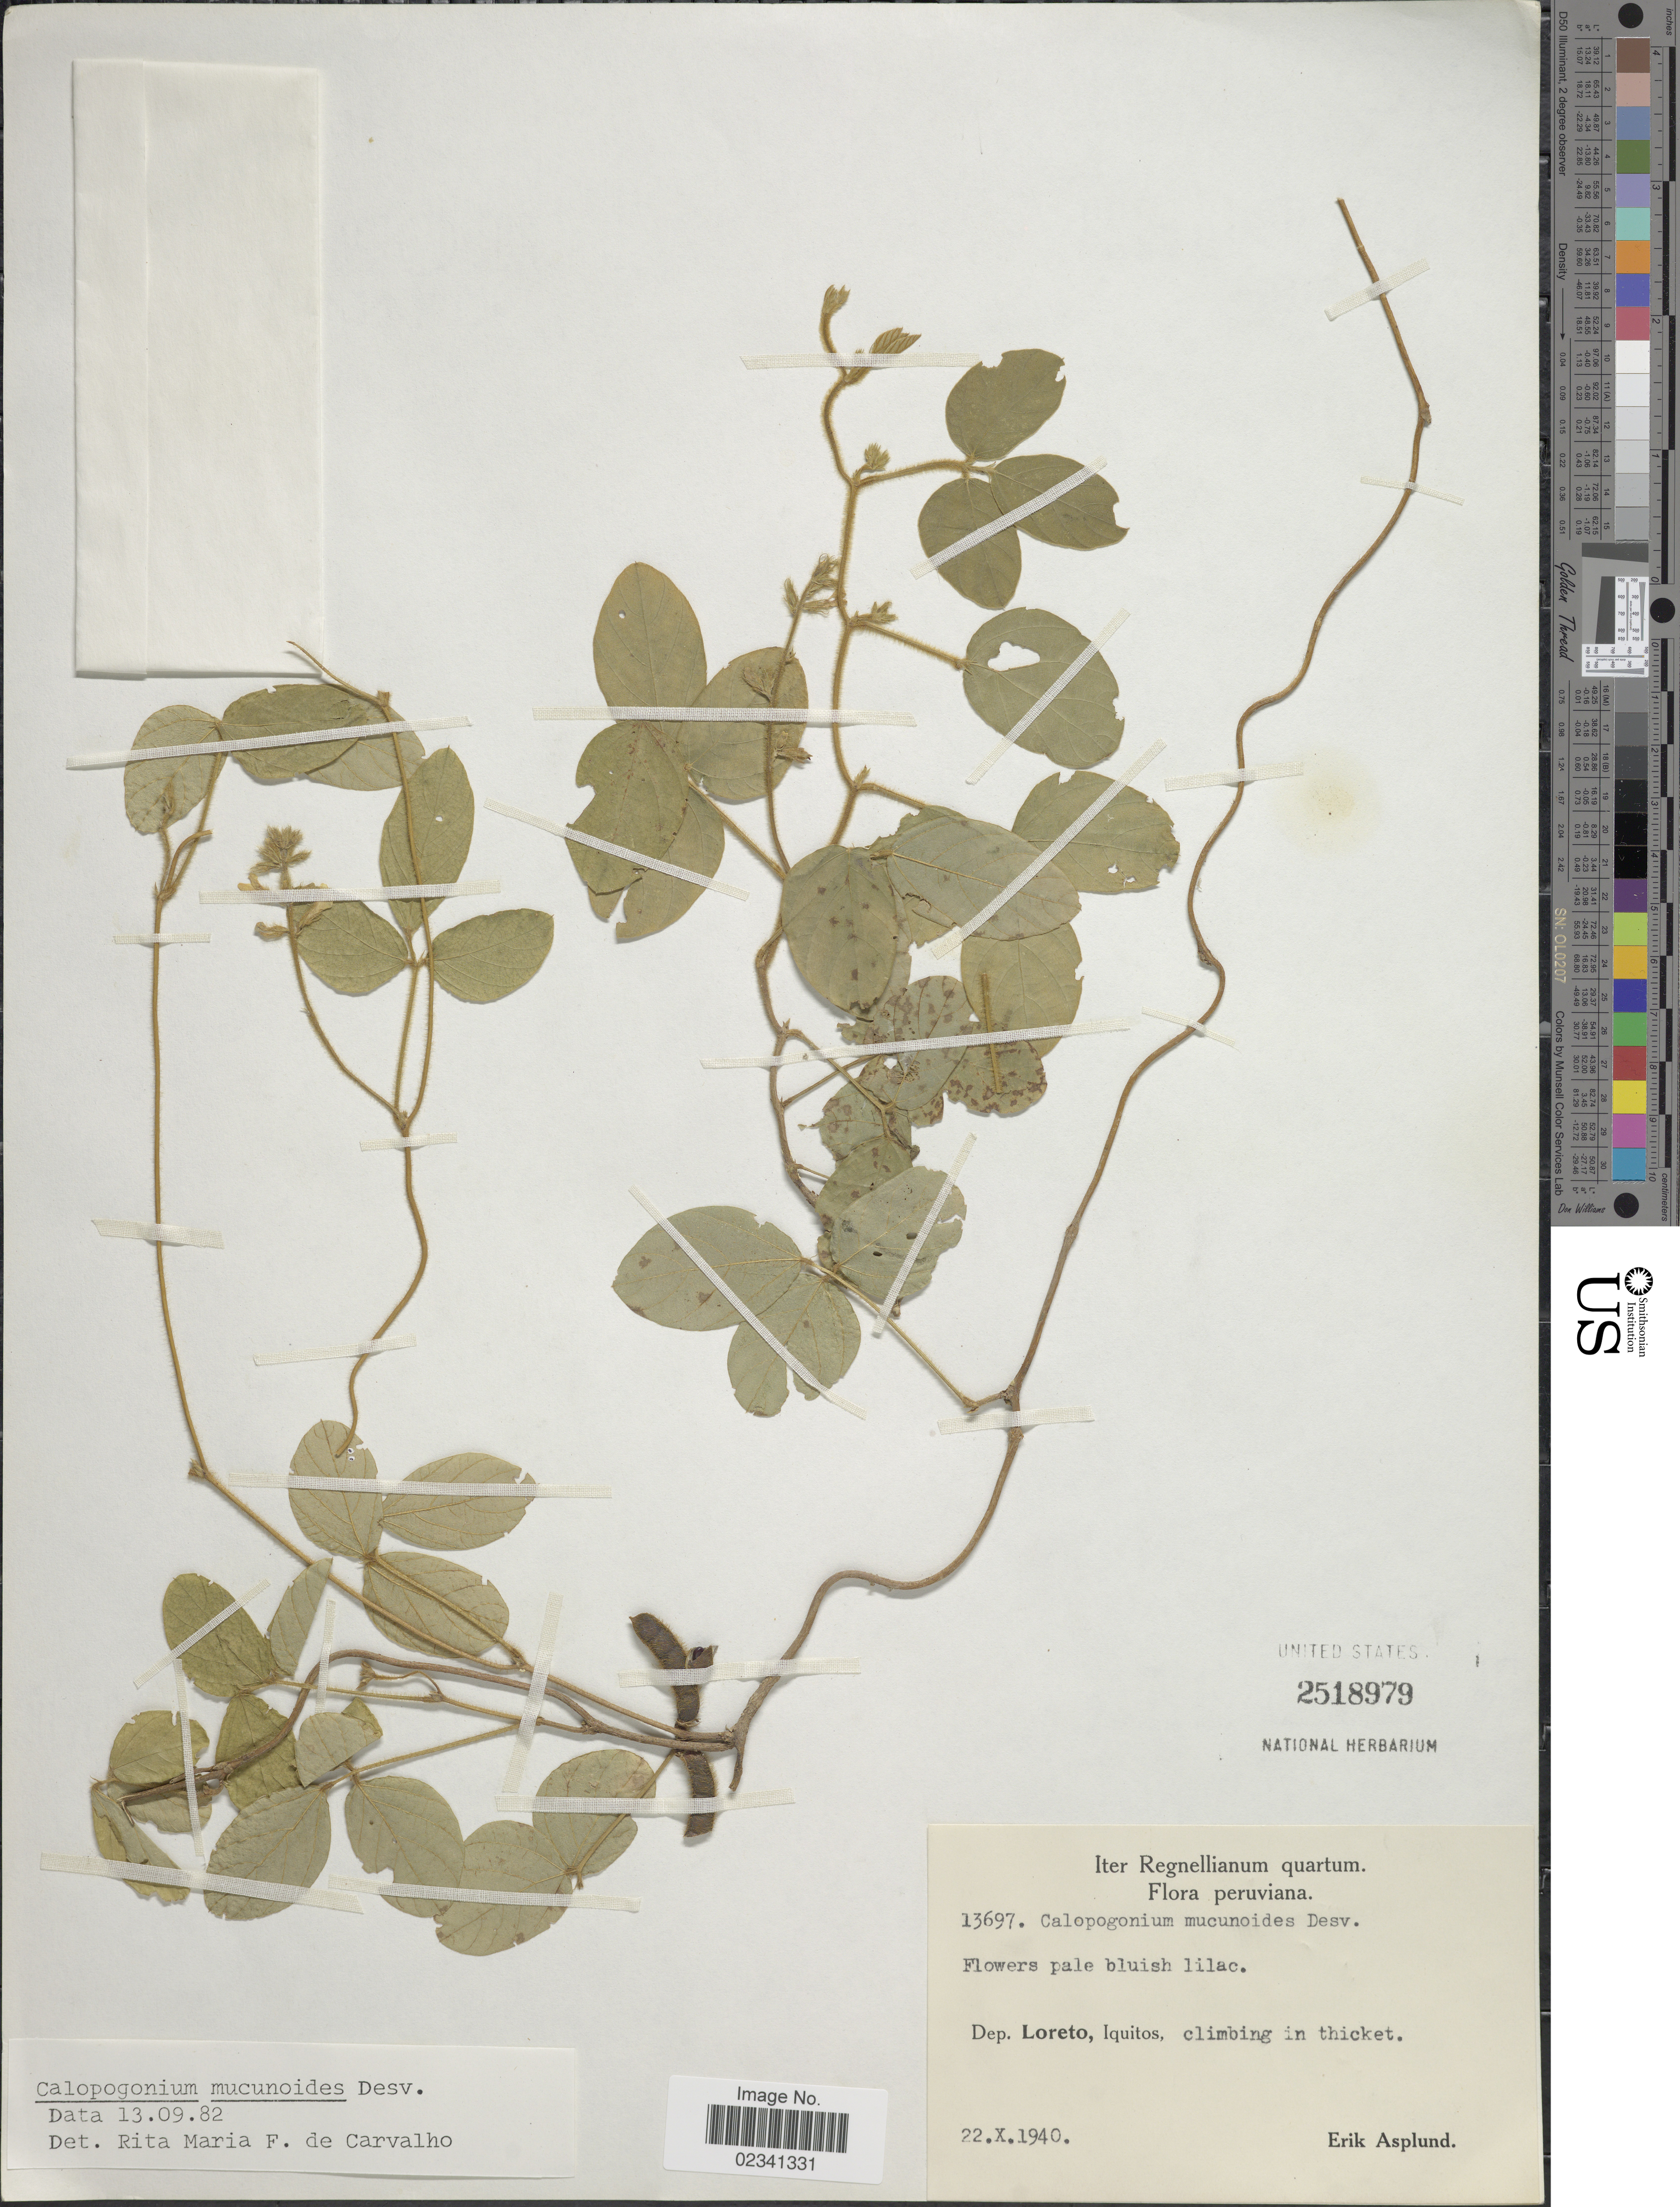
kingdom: Plantae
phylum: Tracheophyta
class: Magnoliopsida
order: Fabales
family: Fabaceae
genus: Calopogonium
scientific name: Calopogonium mucunoides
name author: Desv.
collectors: E. Asplund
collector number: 13697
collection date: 1940-10-22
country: Peru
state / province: Loreto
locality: Iquitos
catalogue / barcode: US 2518979